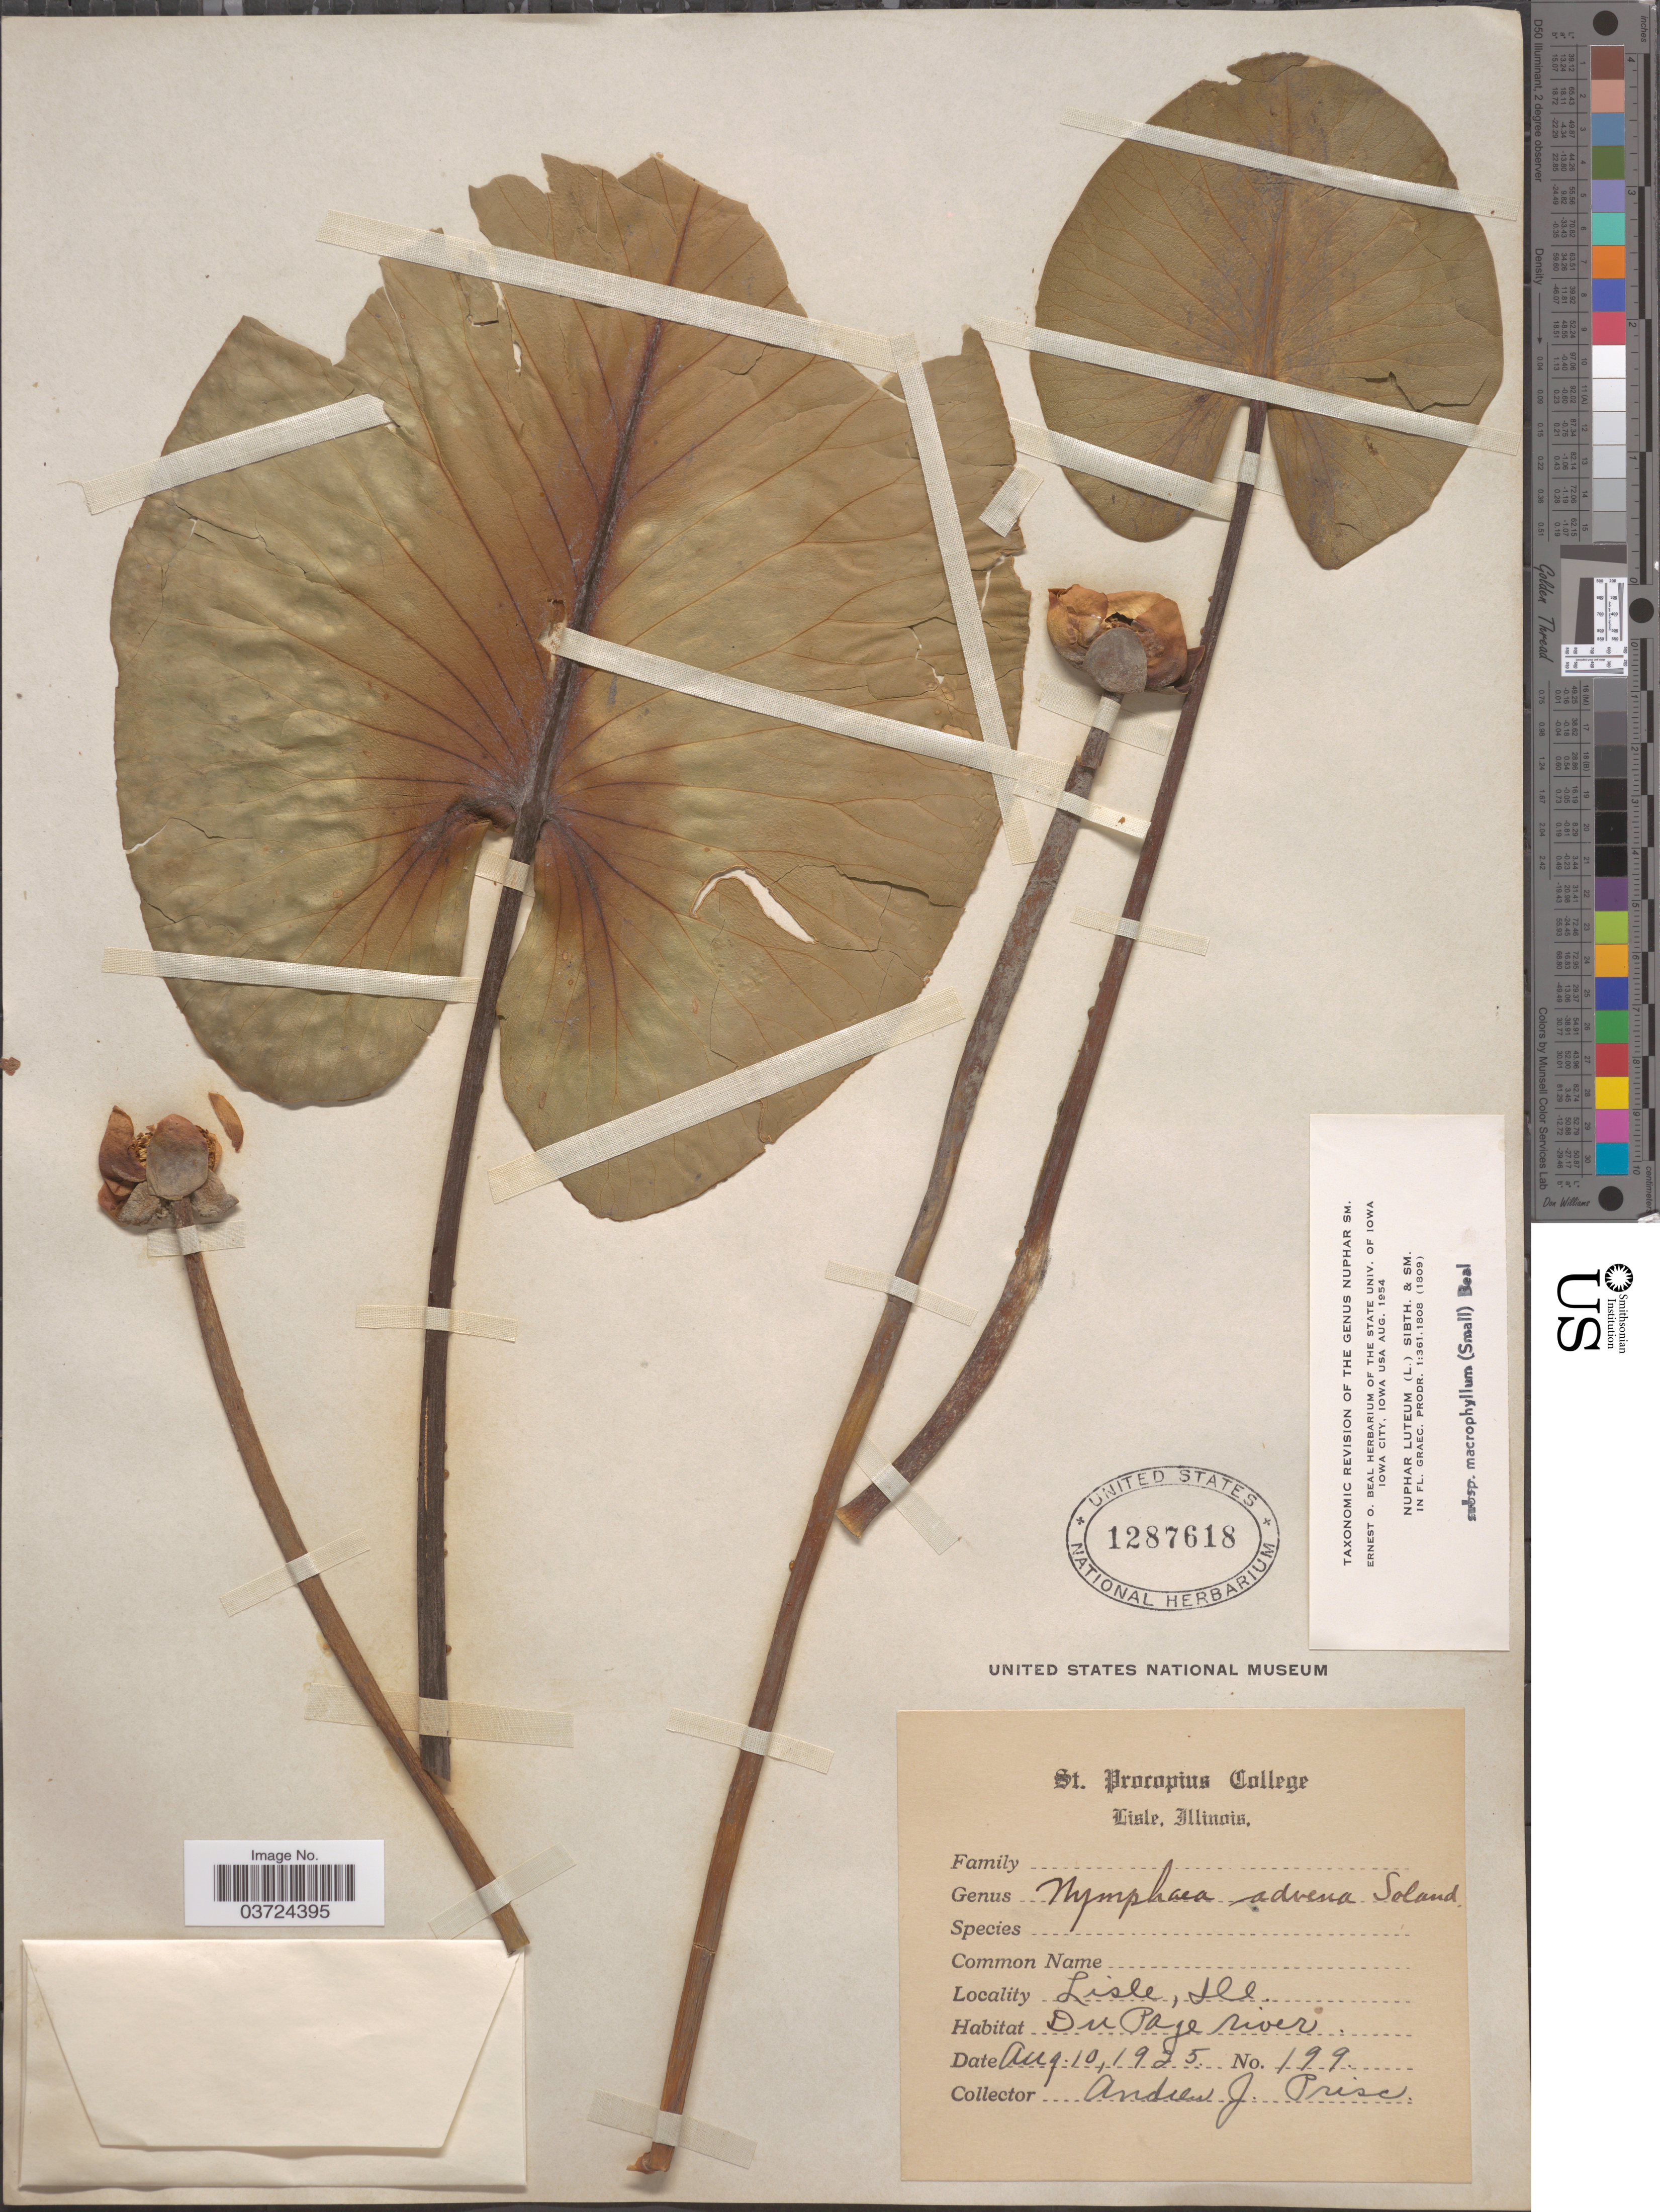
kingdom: Plantae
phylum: Tracheophyta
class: Magnoliopsida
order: Nymphaeales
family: Nymphaeaceae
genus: Nuphar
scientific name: Nuphar advena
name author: (Aiton) W.T. Aiton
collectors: A. J. Prisc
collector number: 199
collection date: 1925-08-10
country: United States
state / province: Illinois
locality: Lisle. DuPage River.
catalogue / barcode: US 1287618